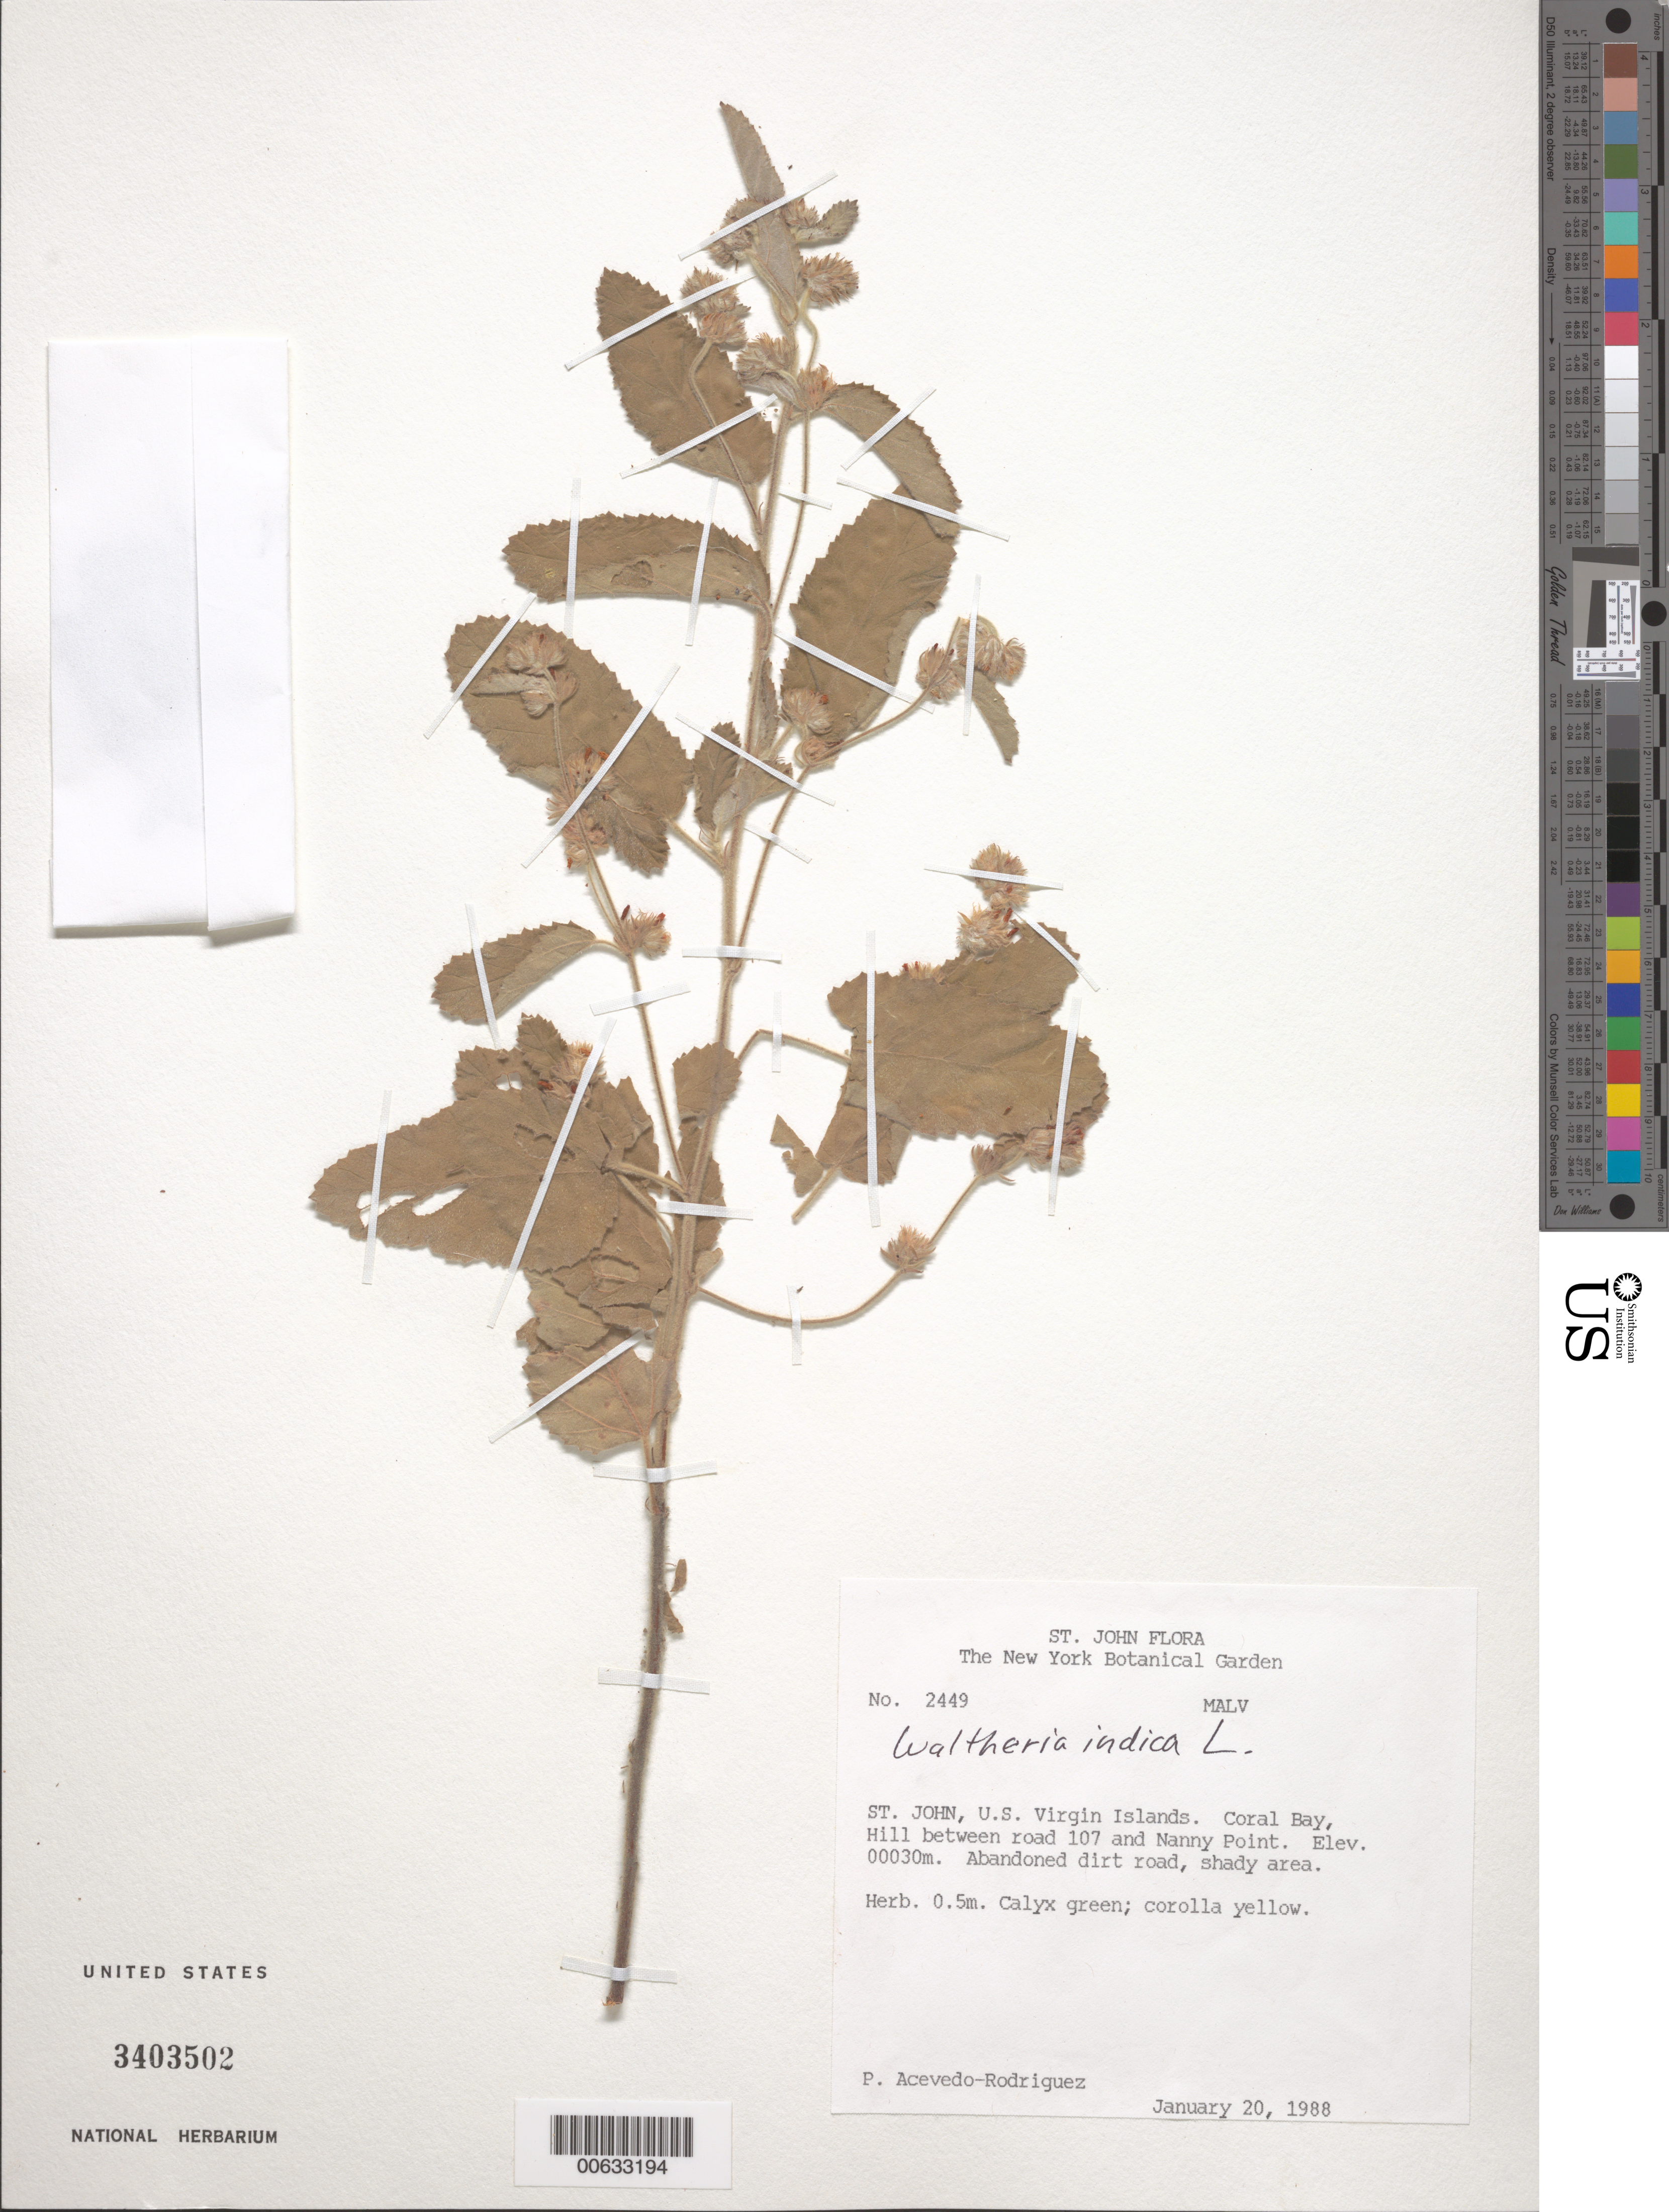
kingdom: Plantae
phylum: Tracheophyta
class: Magnoliopsida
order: Malvales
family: Malvaceae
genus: Waltheria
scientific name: Waltheria indica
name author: L.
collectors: P. Acevedo-Rodr.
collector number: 2449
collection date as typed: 20 Jan 1988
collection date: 1988-01-20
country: U.S. Virgin Islands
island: St. John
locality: Coral Bay Quarter; hill between road 107 and Nanny Point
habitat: Abandoned dirt road, shady area.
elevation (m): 30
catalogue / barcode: US 3403502